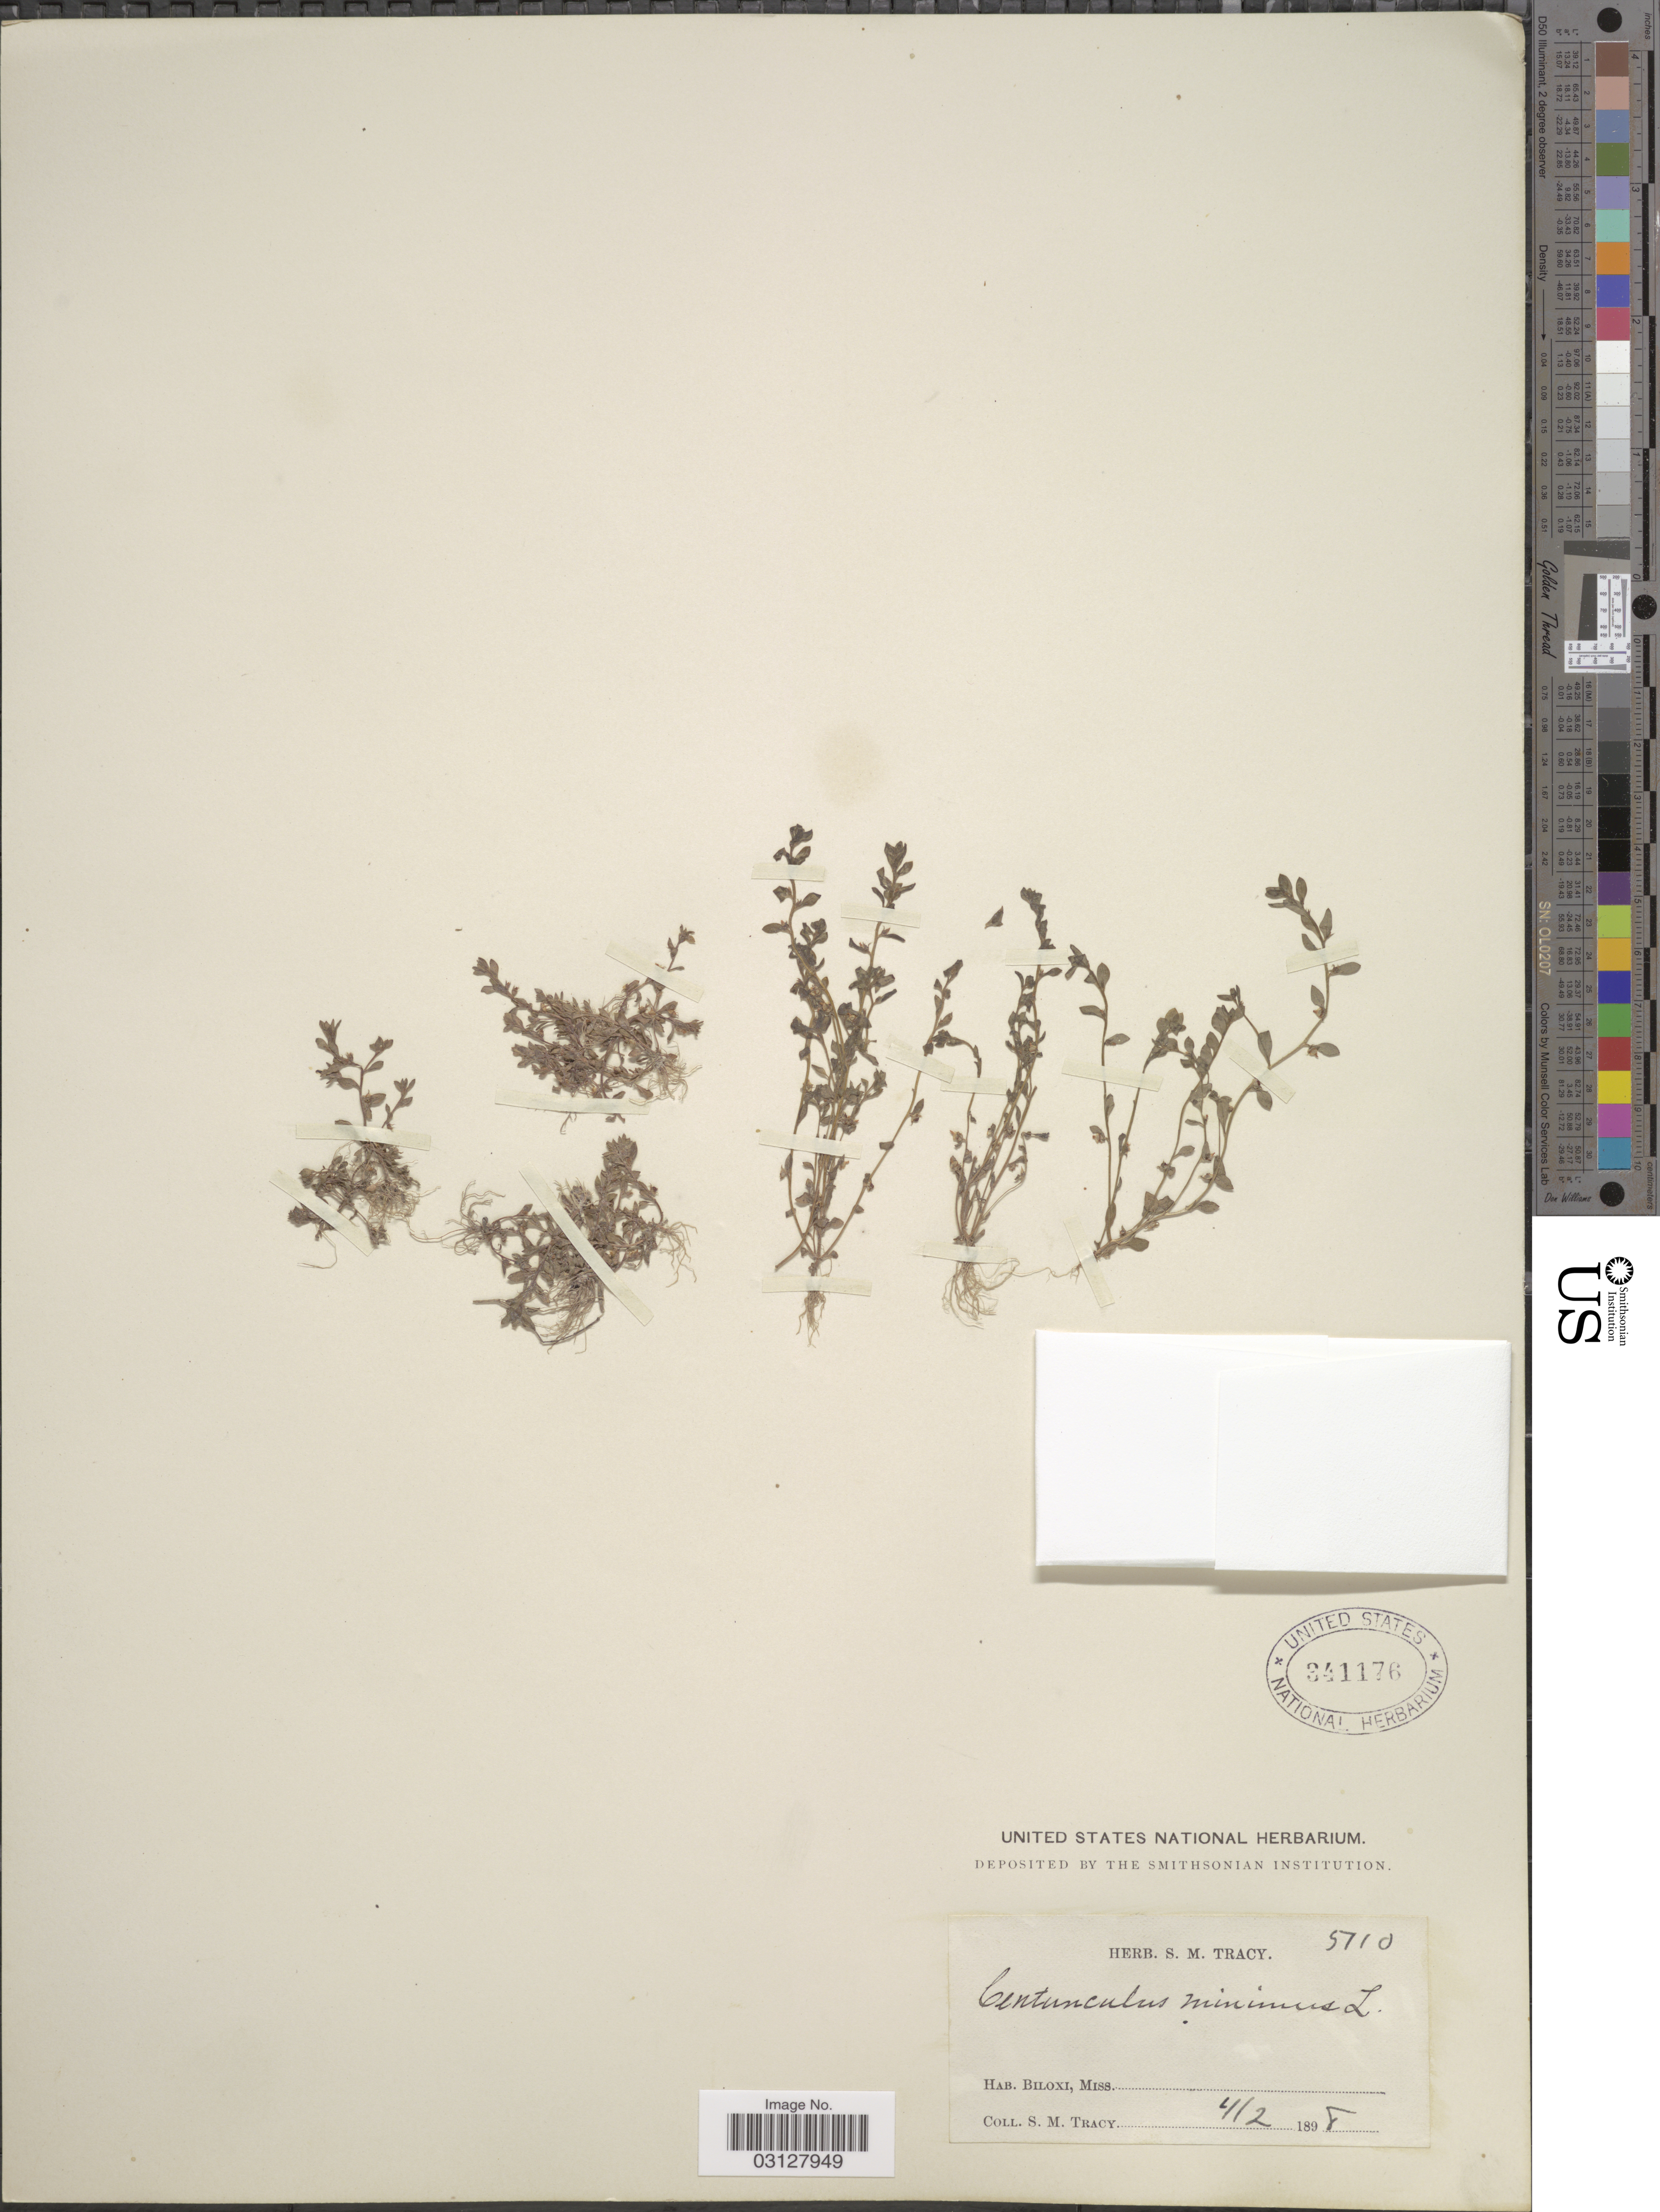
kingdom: Plantae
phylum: Tracheophyta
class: Magnoliopsida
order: Ericales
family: Primulaceae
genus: Centunculus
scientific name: Centunculus minimus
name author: L.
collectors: S. M. Tracy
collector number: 5710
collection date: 1898-04-02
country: United States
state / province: Mississippi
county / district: Harrison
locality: Biloxi.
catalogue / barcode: US 341176